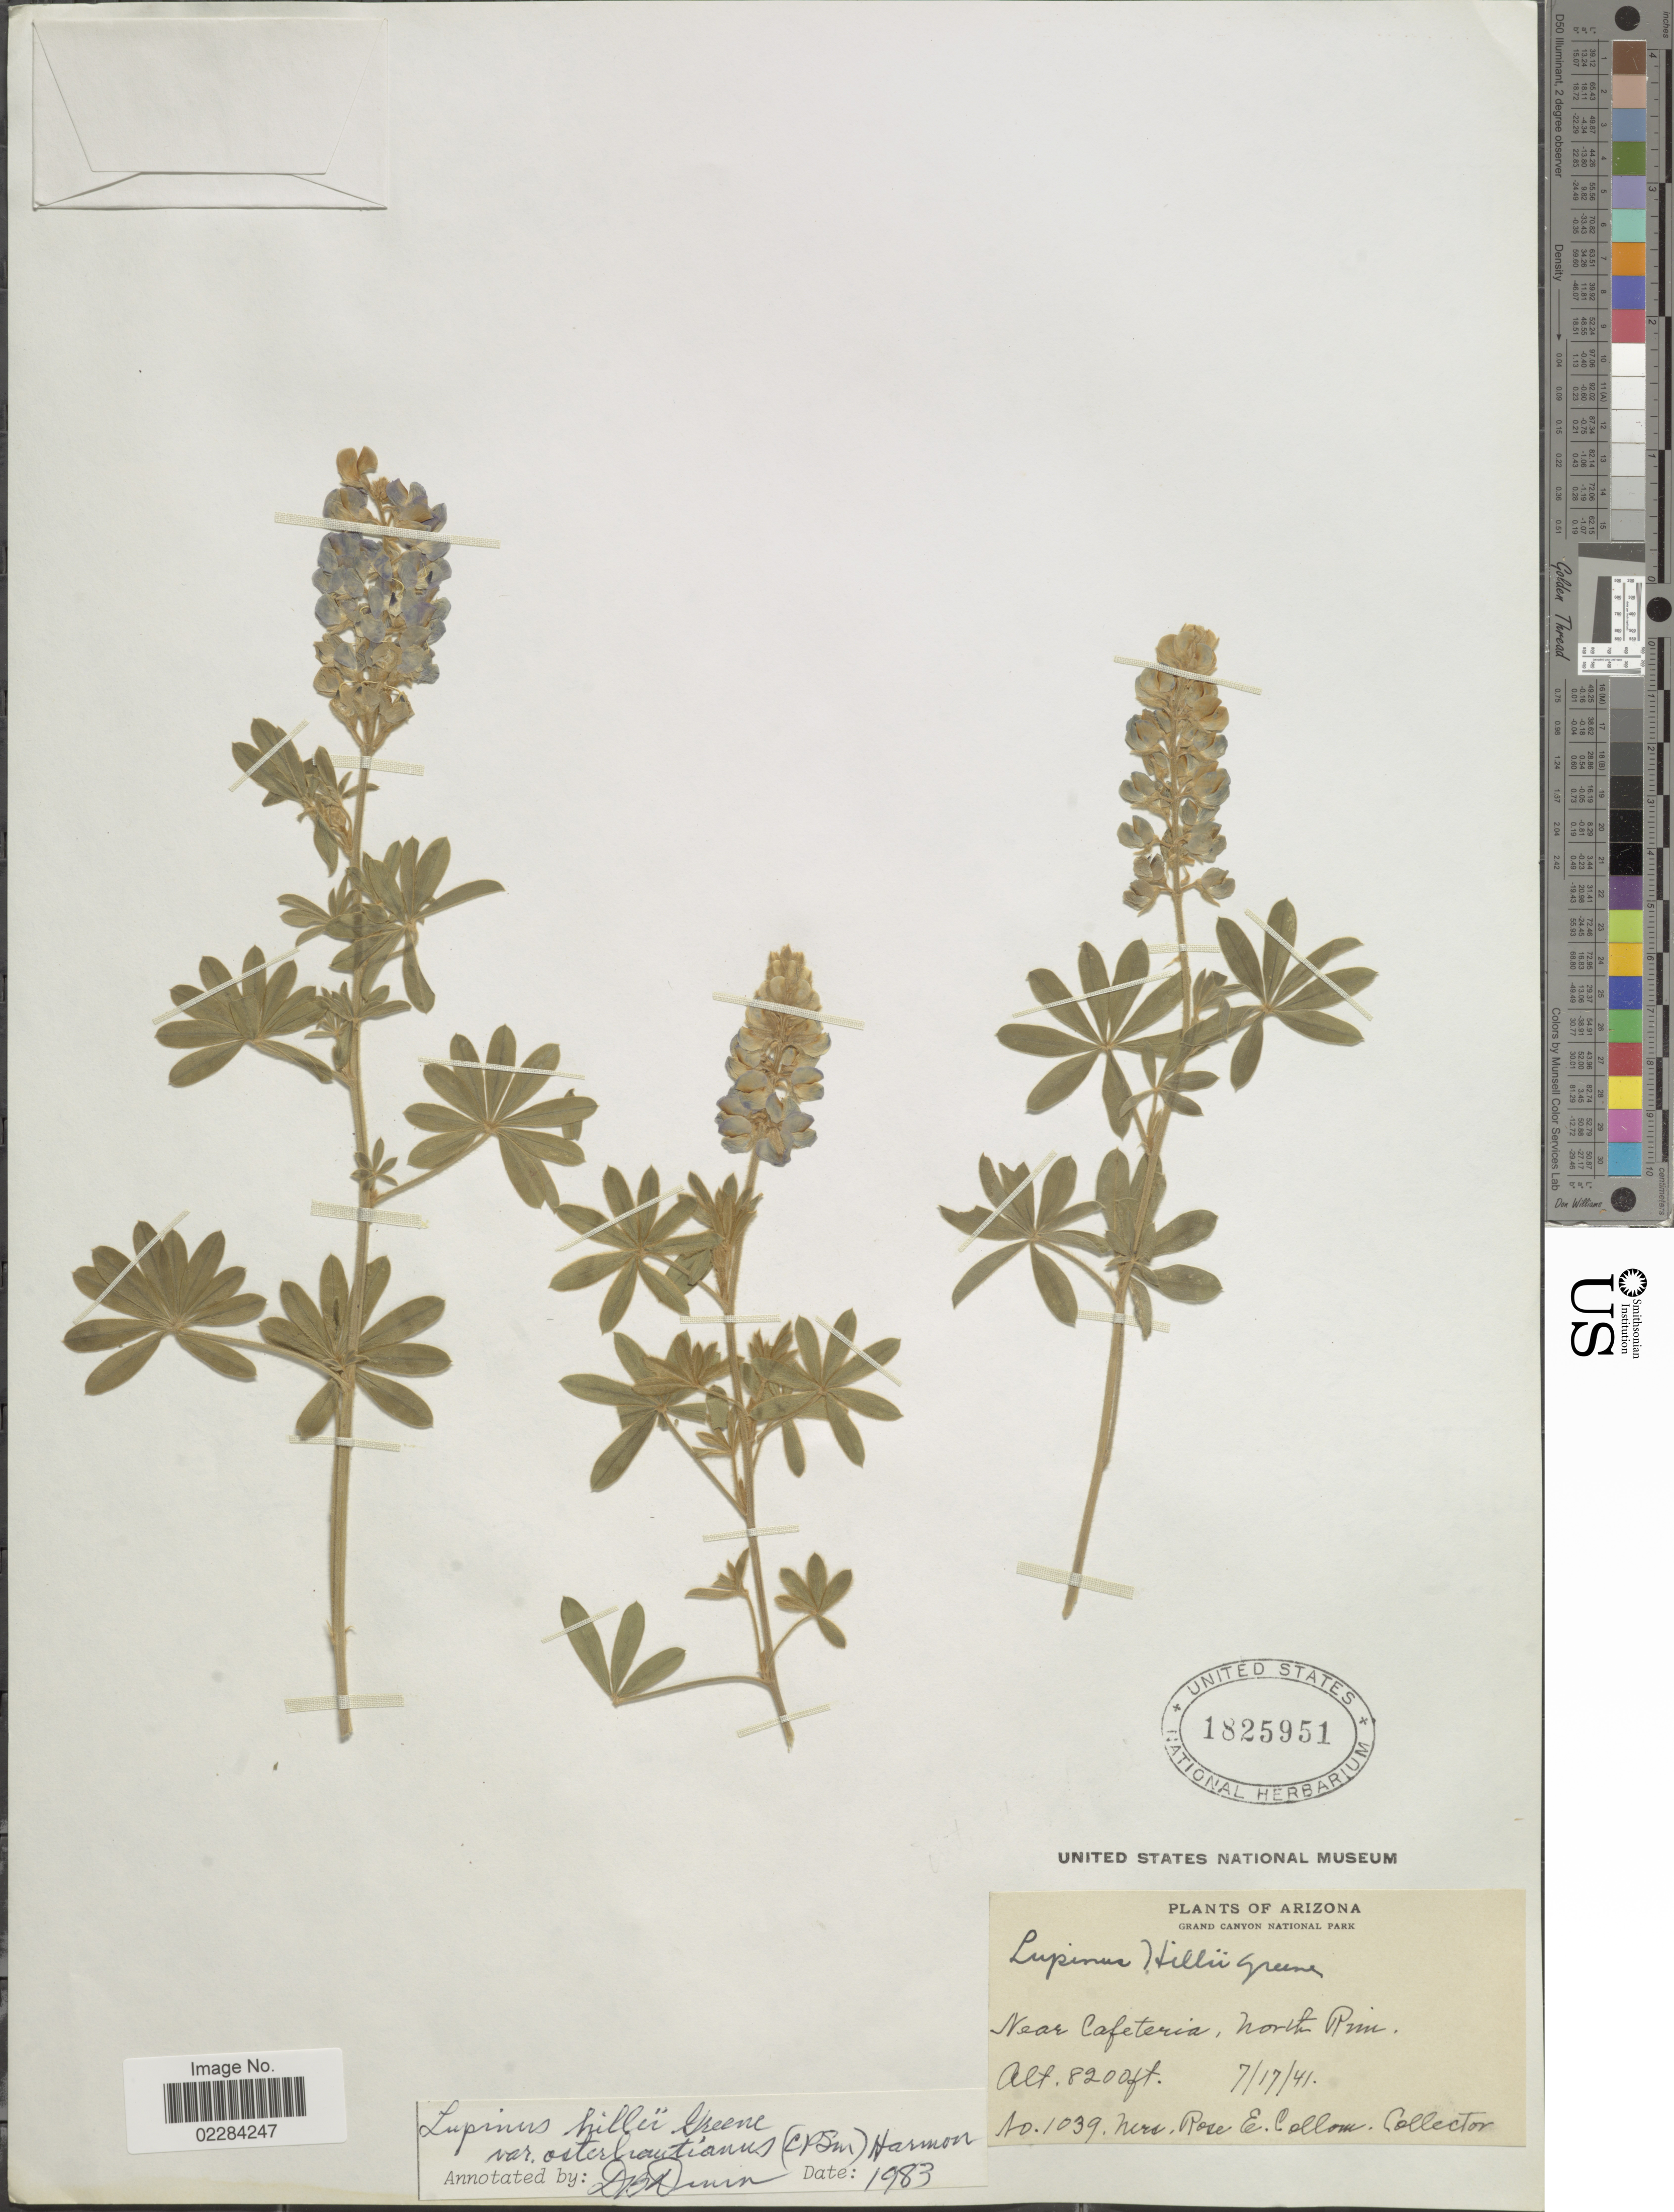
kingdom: Plantae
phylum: Tracheophyta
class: Magnoliopsida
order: Fabales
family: Fabaceae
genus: Lupinus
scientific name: Lupinus hillii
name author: Greene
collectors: R. E. Collom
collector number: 1039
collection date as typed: Transcribed d/m/y: 17/7/41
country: United States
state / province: Arizona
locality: Grand Canyon National Pak. Near Cafeteria, North Rim.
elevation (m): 2499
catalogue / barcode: US 1825951